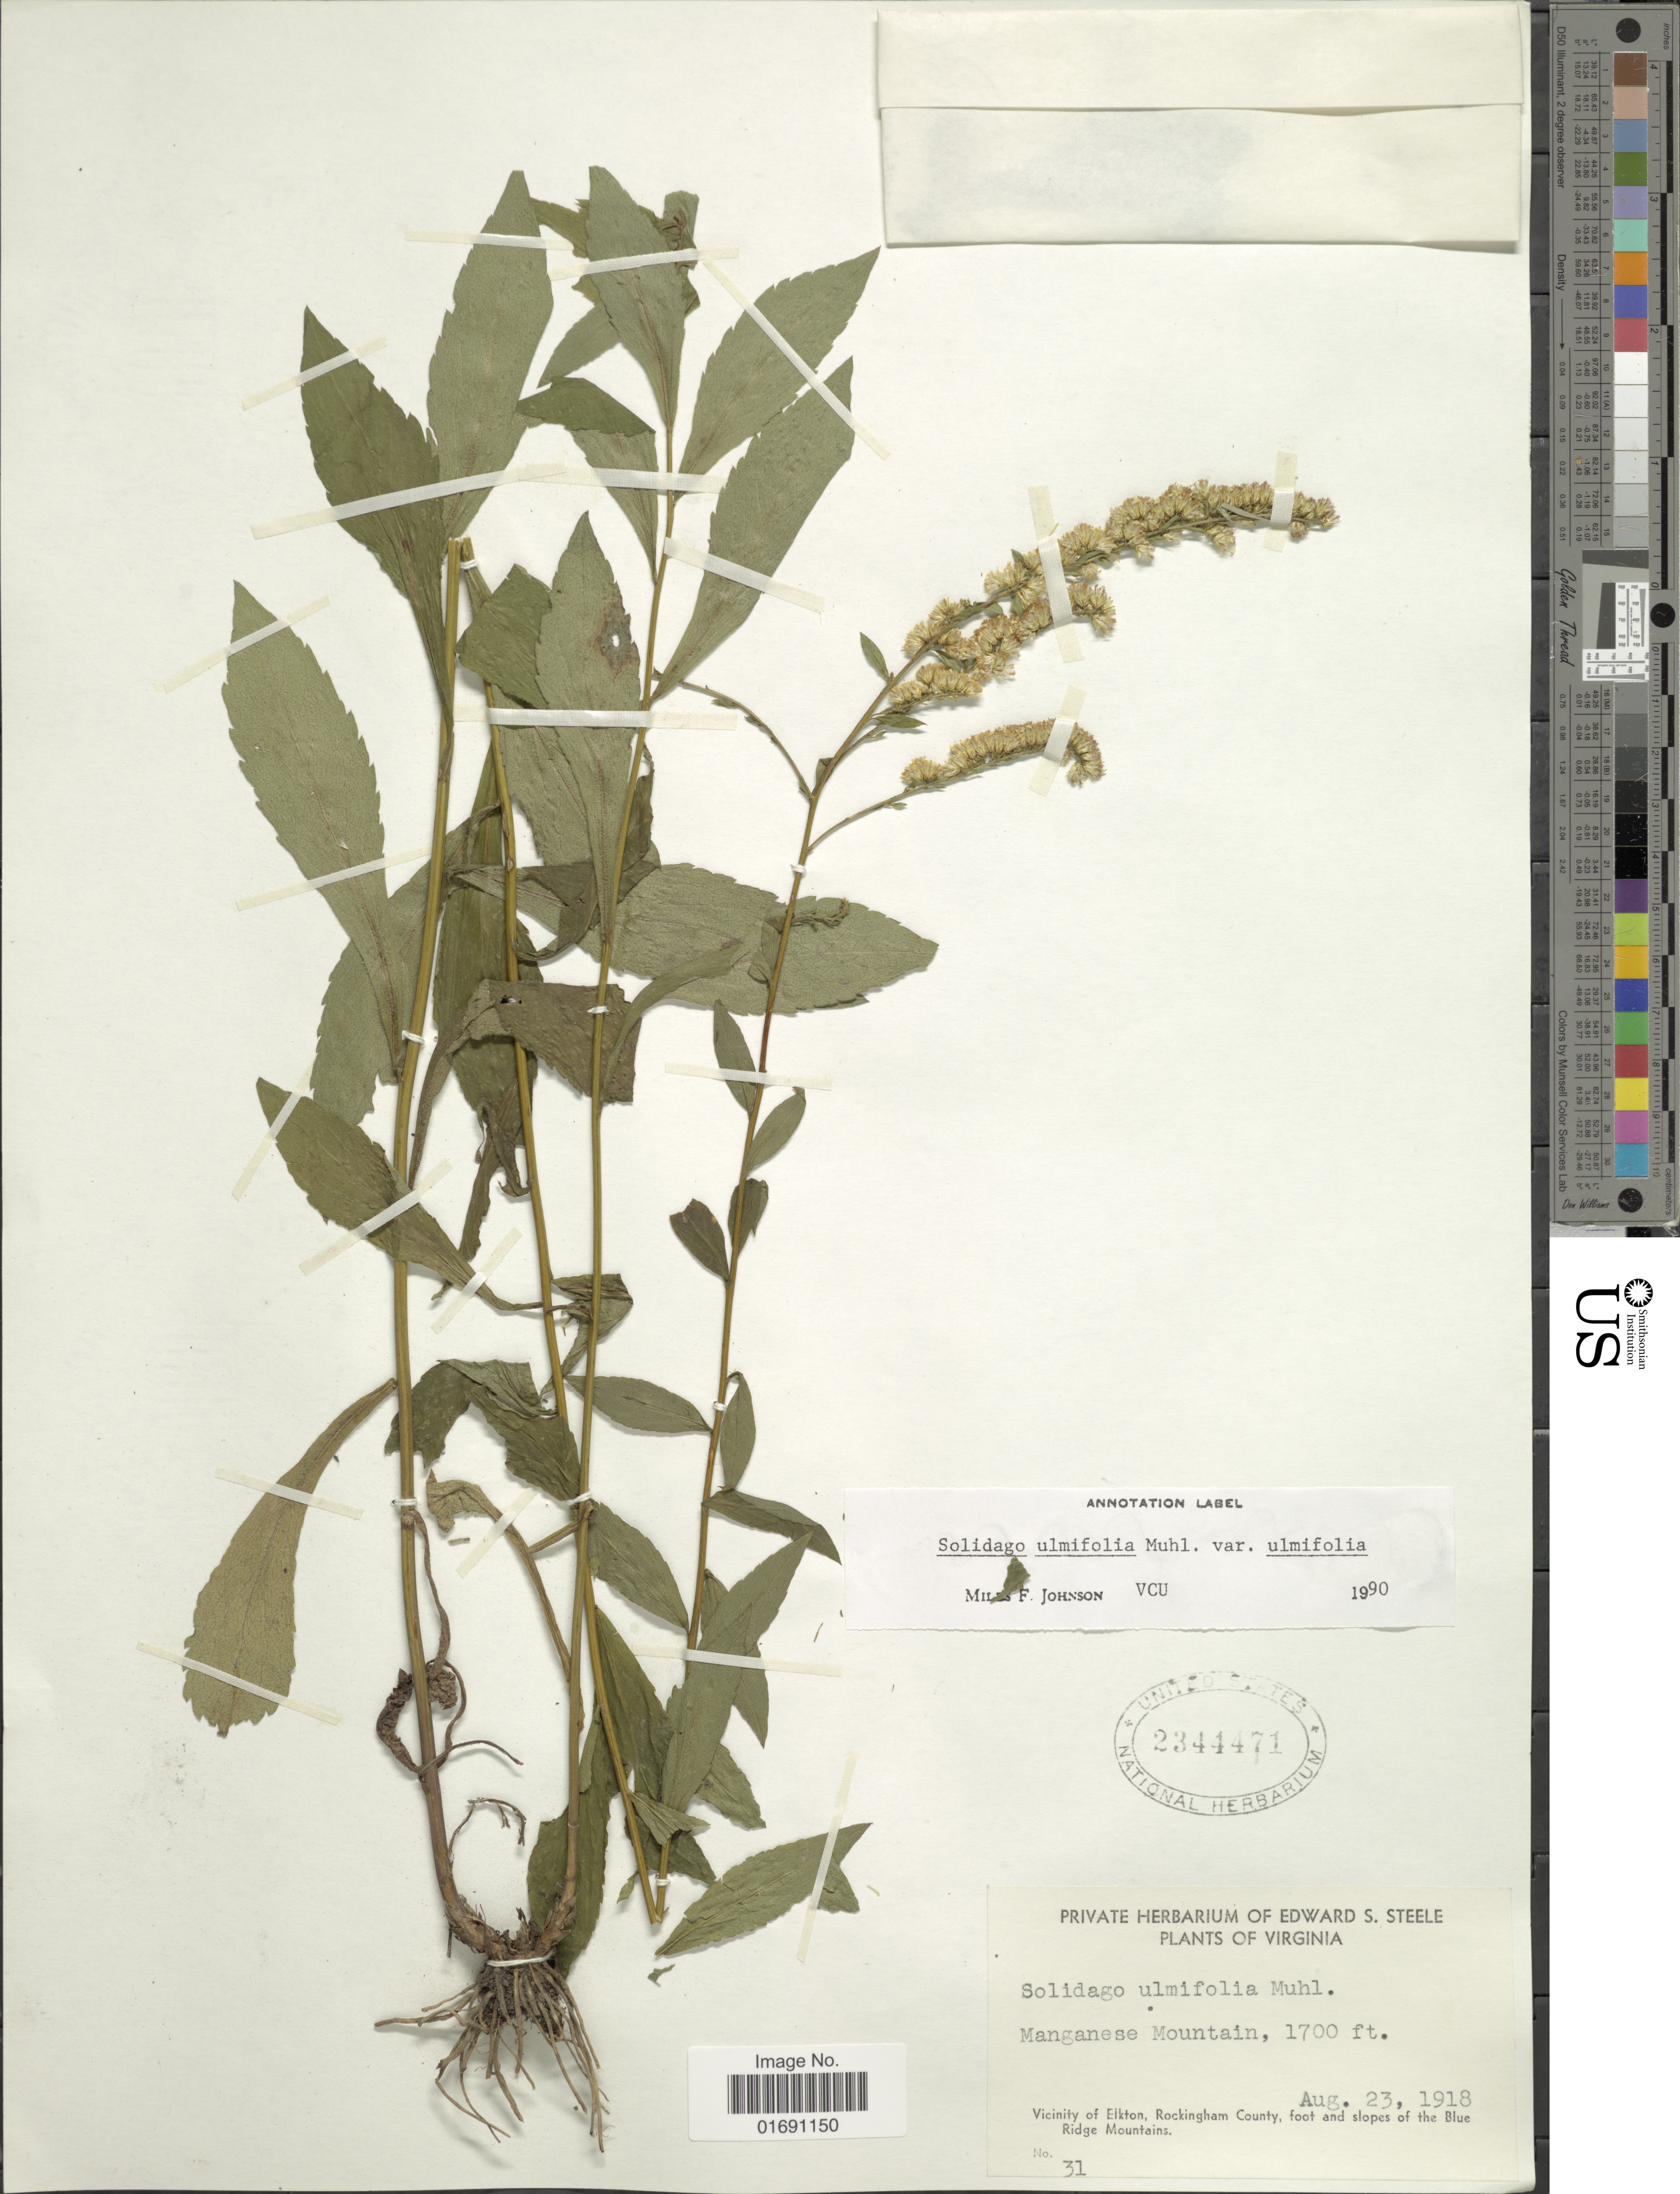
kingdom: Plantae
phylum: Tracheophyta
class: Magnoliopsida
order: Asterales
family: Asteraceae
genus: Solidago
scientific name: Solidago ulmifolia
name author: Muhl. ex Willd.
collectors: ex herb. Edward S. Steele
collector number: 31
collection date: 1918-08-23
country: United States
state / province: Virginia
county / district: Rockingham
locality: Manganese Mountain, Vicinity of Elkton, Rockingham County, Foot and slopes of the Blue Ridge Mountains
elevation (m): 518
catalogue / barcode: US 2344471